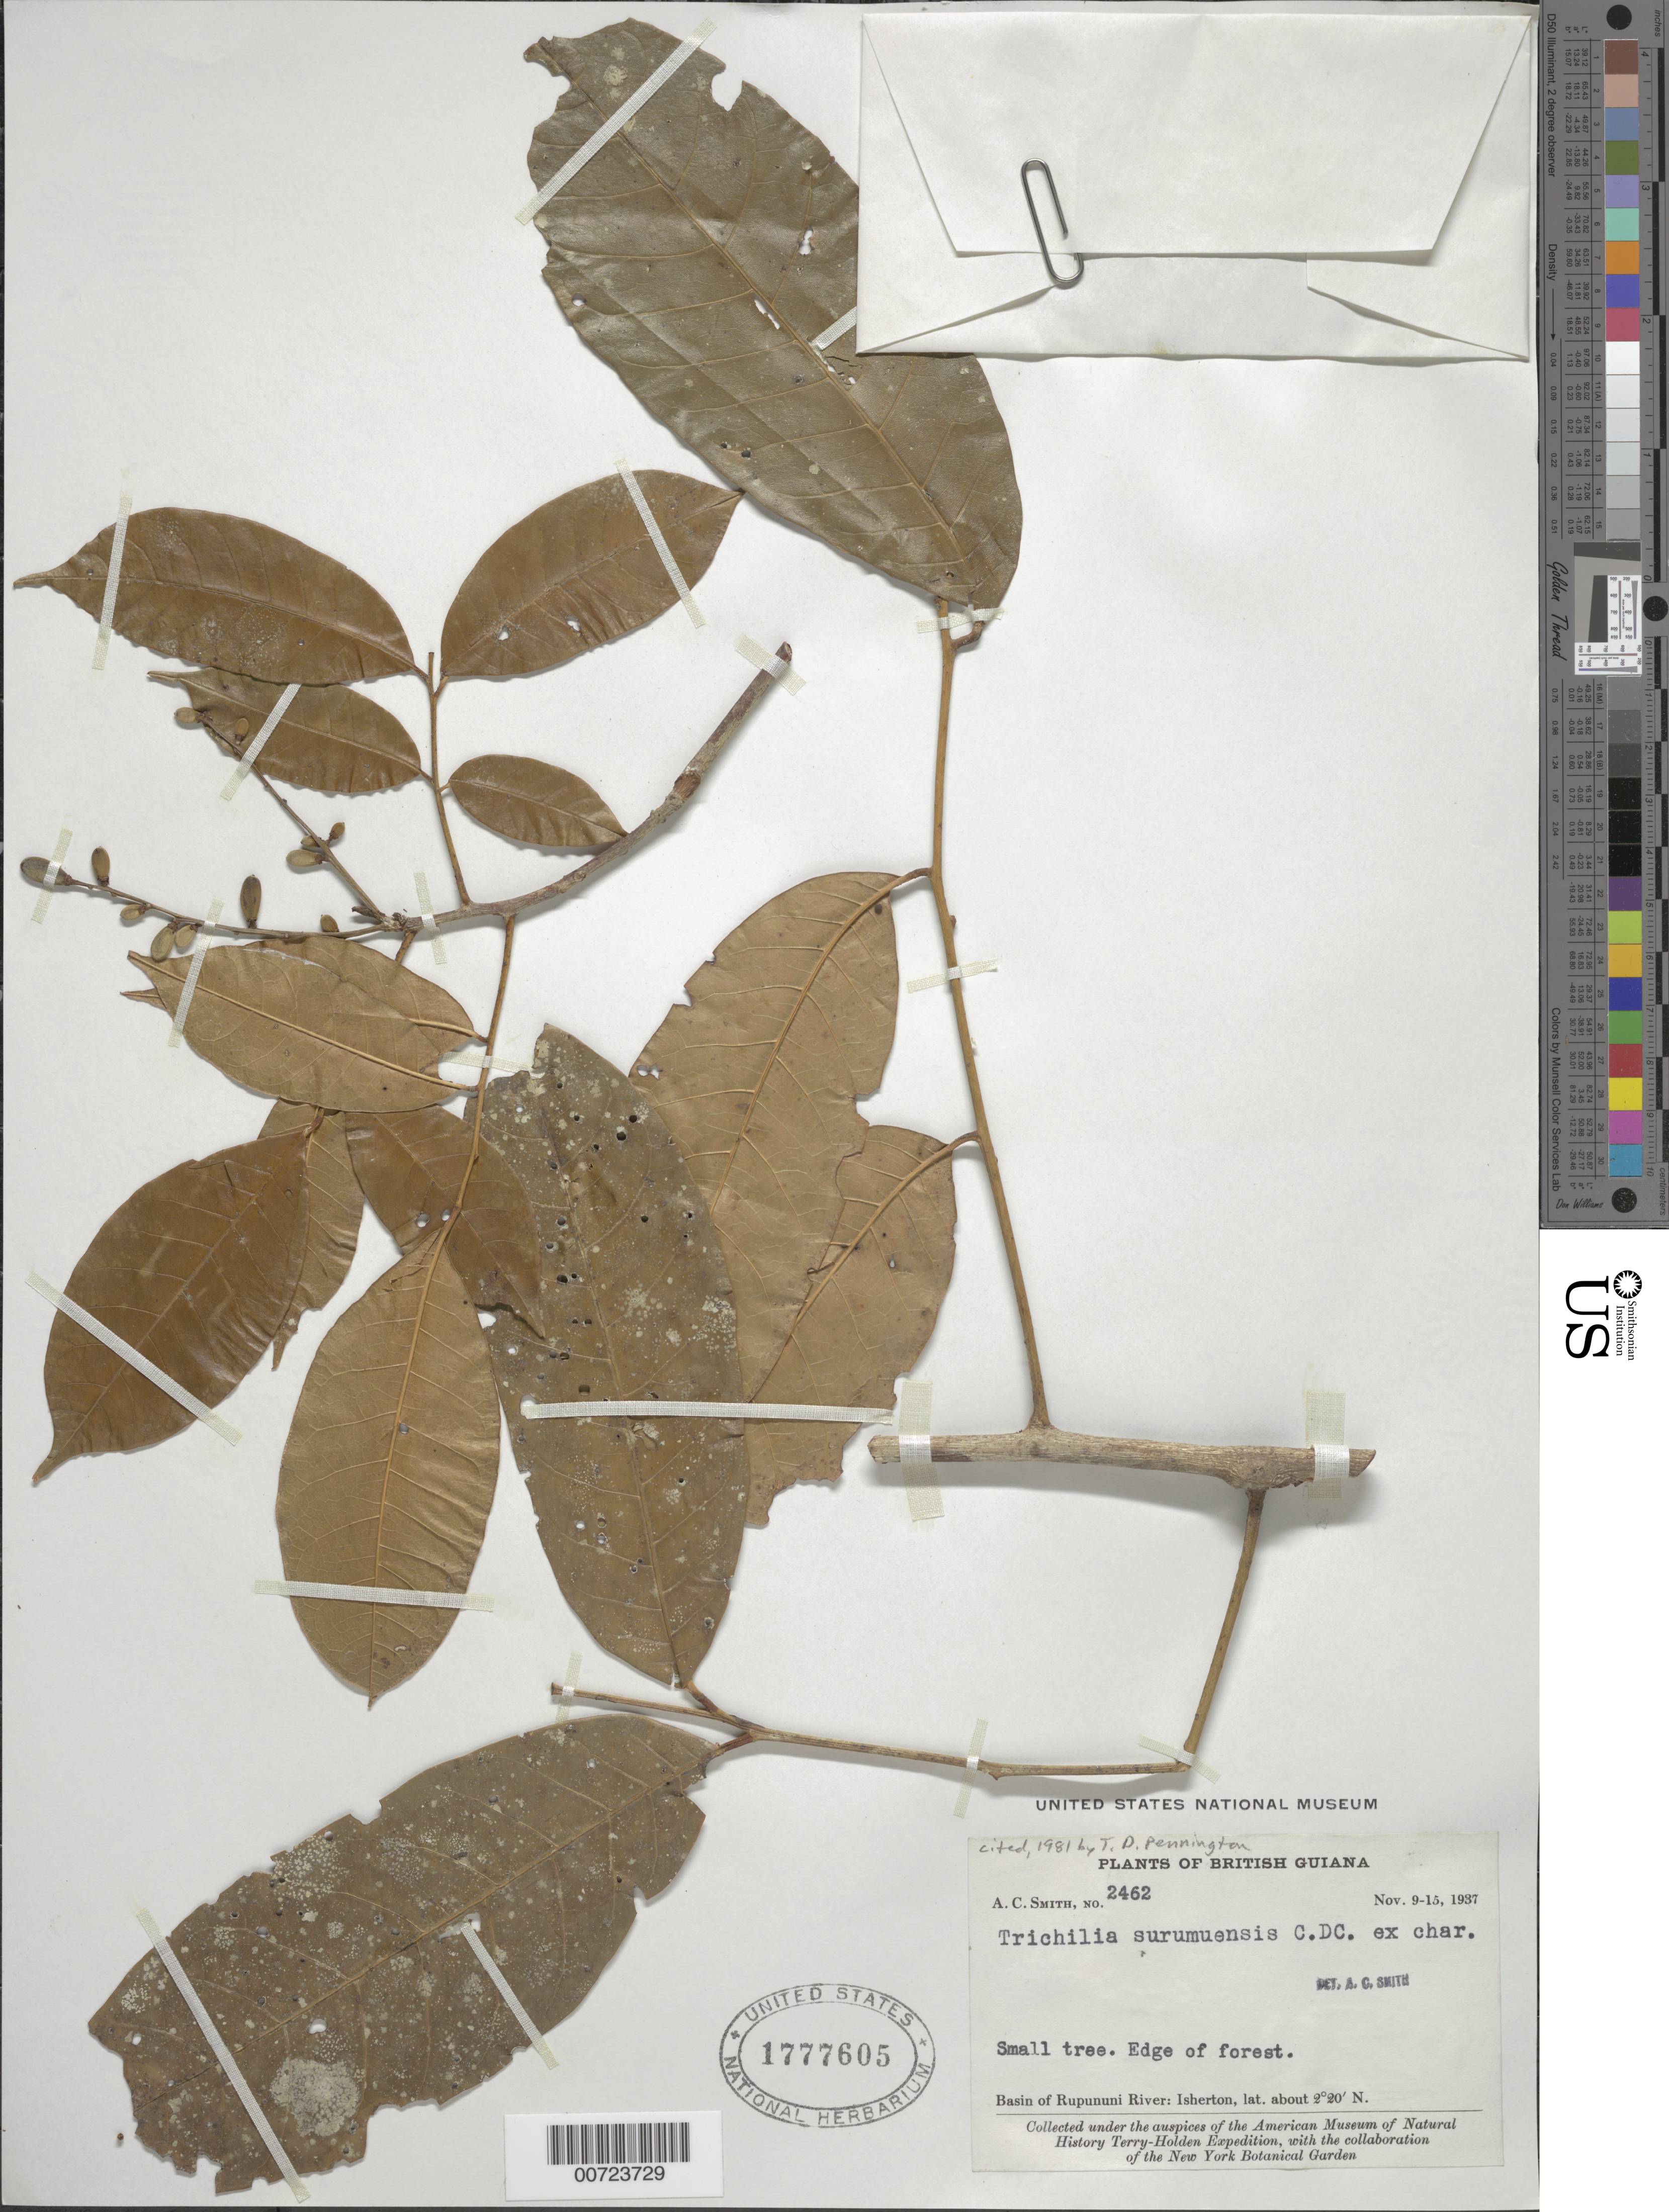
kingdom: Plantae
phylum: Tracheophyta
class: Magnoliopsida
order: Sapindales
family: Meliaceae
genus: Trichilia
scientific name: Trichilia surumuensis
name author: C. DC.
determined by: Smith, A. C.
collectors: A. C. Smith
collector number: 2462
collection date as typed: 9-Nov-37 to 15-Nov-37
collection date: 1937-11-09/1937-11-15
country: Guyana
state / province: U. Takutu-U. Essequibo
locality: Isherton, basin of Rupununi River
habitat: Edge of forest.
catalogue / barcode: US 1777605